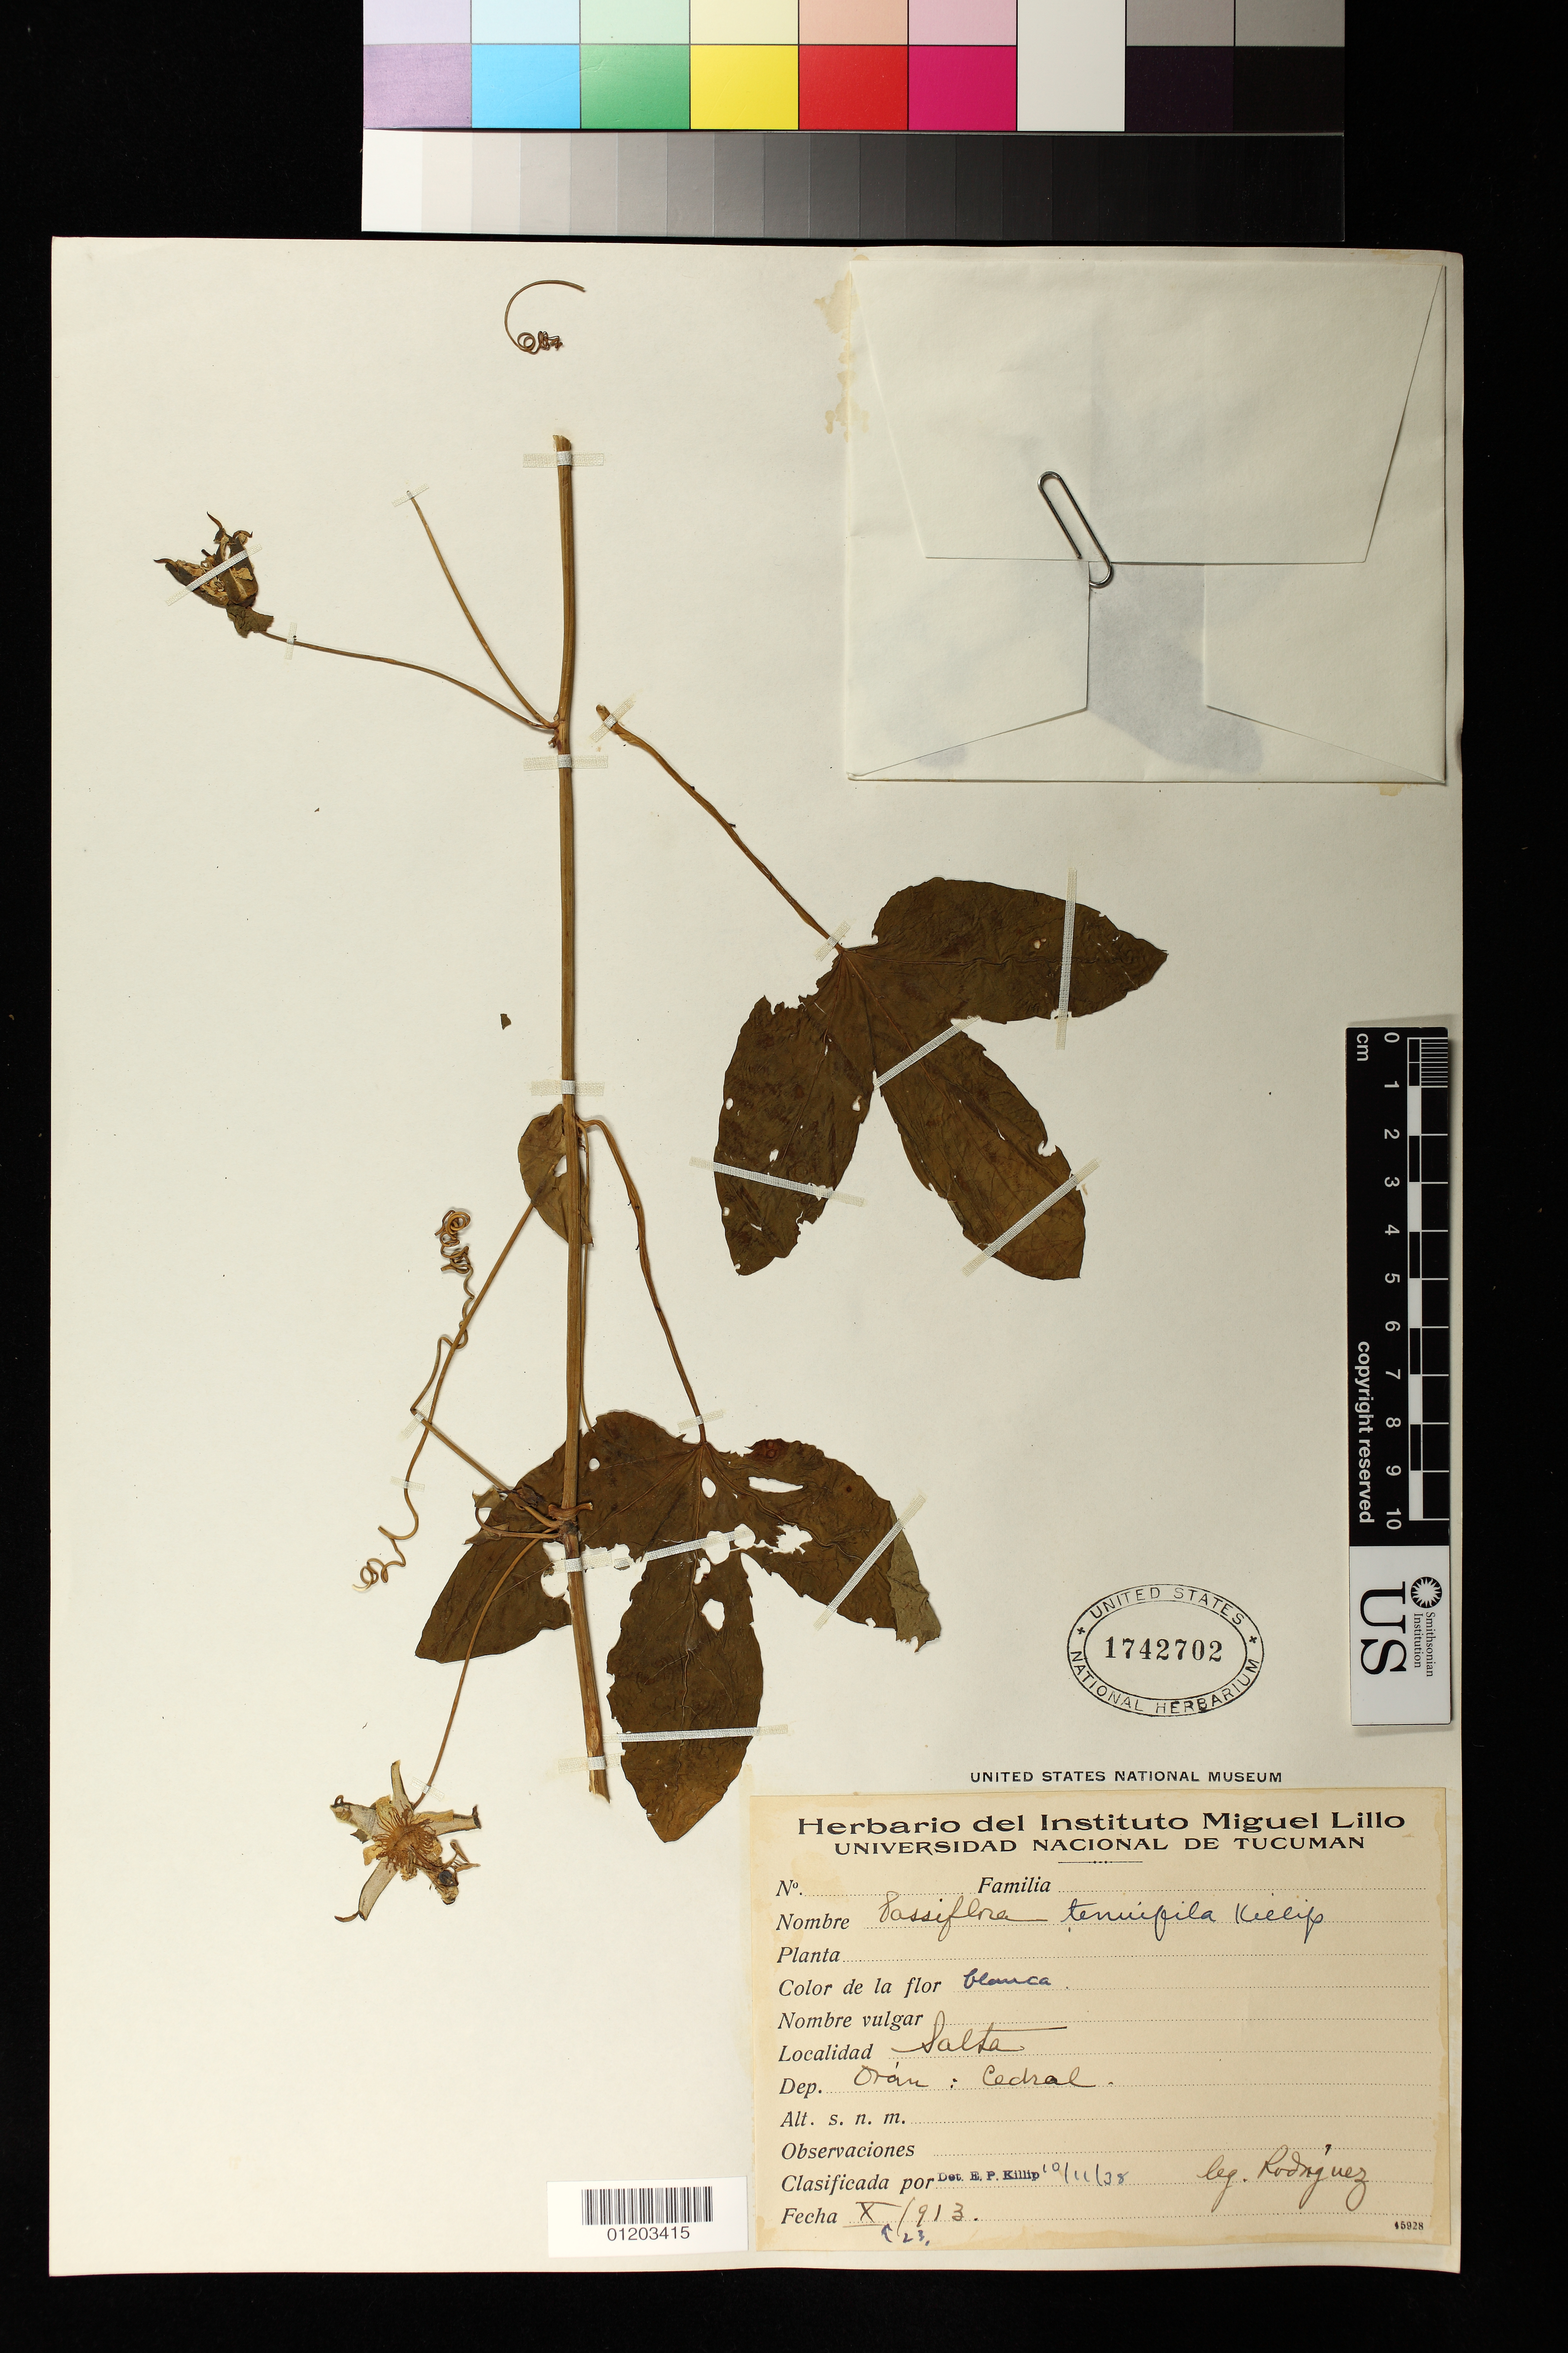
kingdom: Plantae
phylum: Tracheophyta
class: Magnoliopsida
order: Malpighiales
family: Passifloraceae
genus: Passiflora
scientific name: Passiflora tenuifila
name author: Killip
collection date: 1913-10-23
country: Argentina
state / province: Salta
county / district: Oran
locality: Cedral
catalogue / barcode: US 1742702